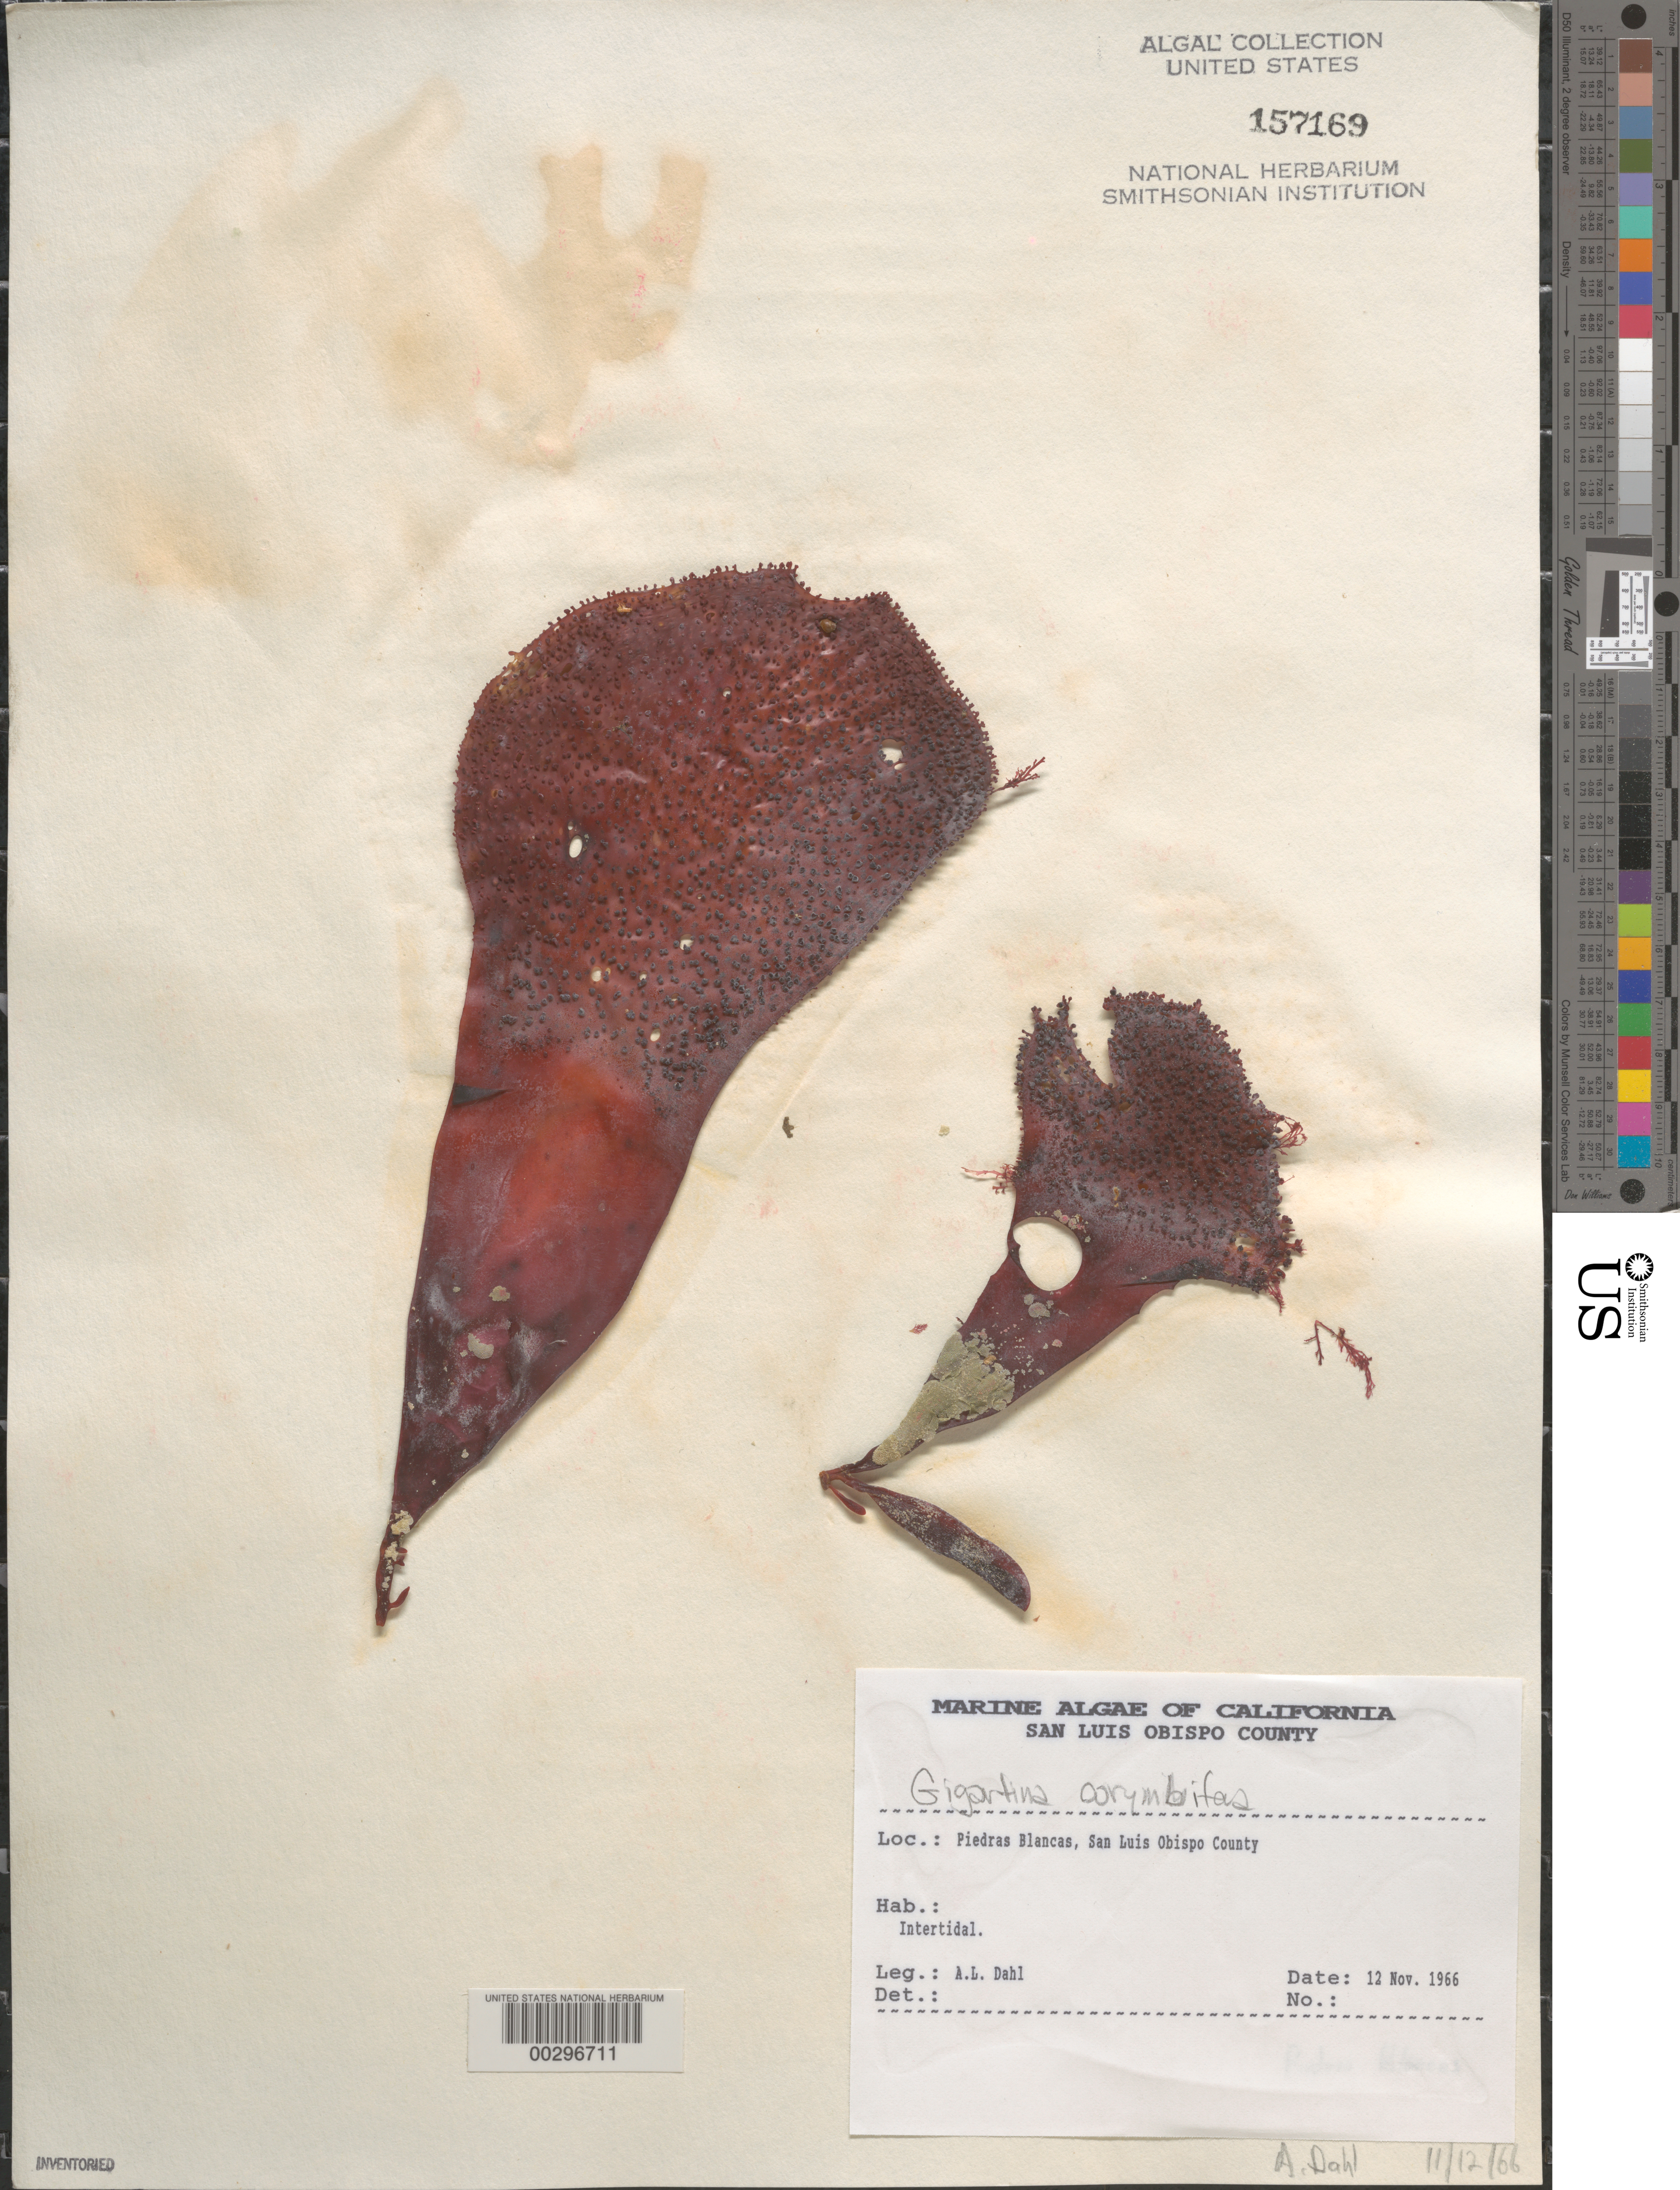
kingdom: Plantae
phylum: Rhodophyta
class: Florideophyceae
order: Gigartinales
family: Gigartinaceae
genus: Chondracanthus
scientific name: Chondracanthus corymbiferus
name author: (Kütz.) Guiry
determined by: Algae name updating Project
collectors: A. Dahl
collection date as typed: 12 Nov 1966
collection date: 1966-11-12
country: United States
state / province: California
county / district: San Luis Obispo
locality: Piedras Blancas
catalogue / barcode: US 157169